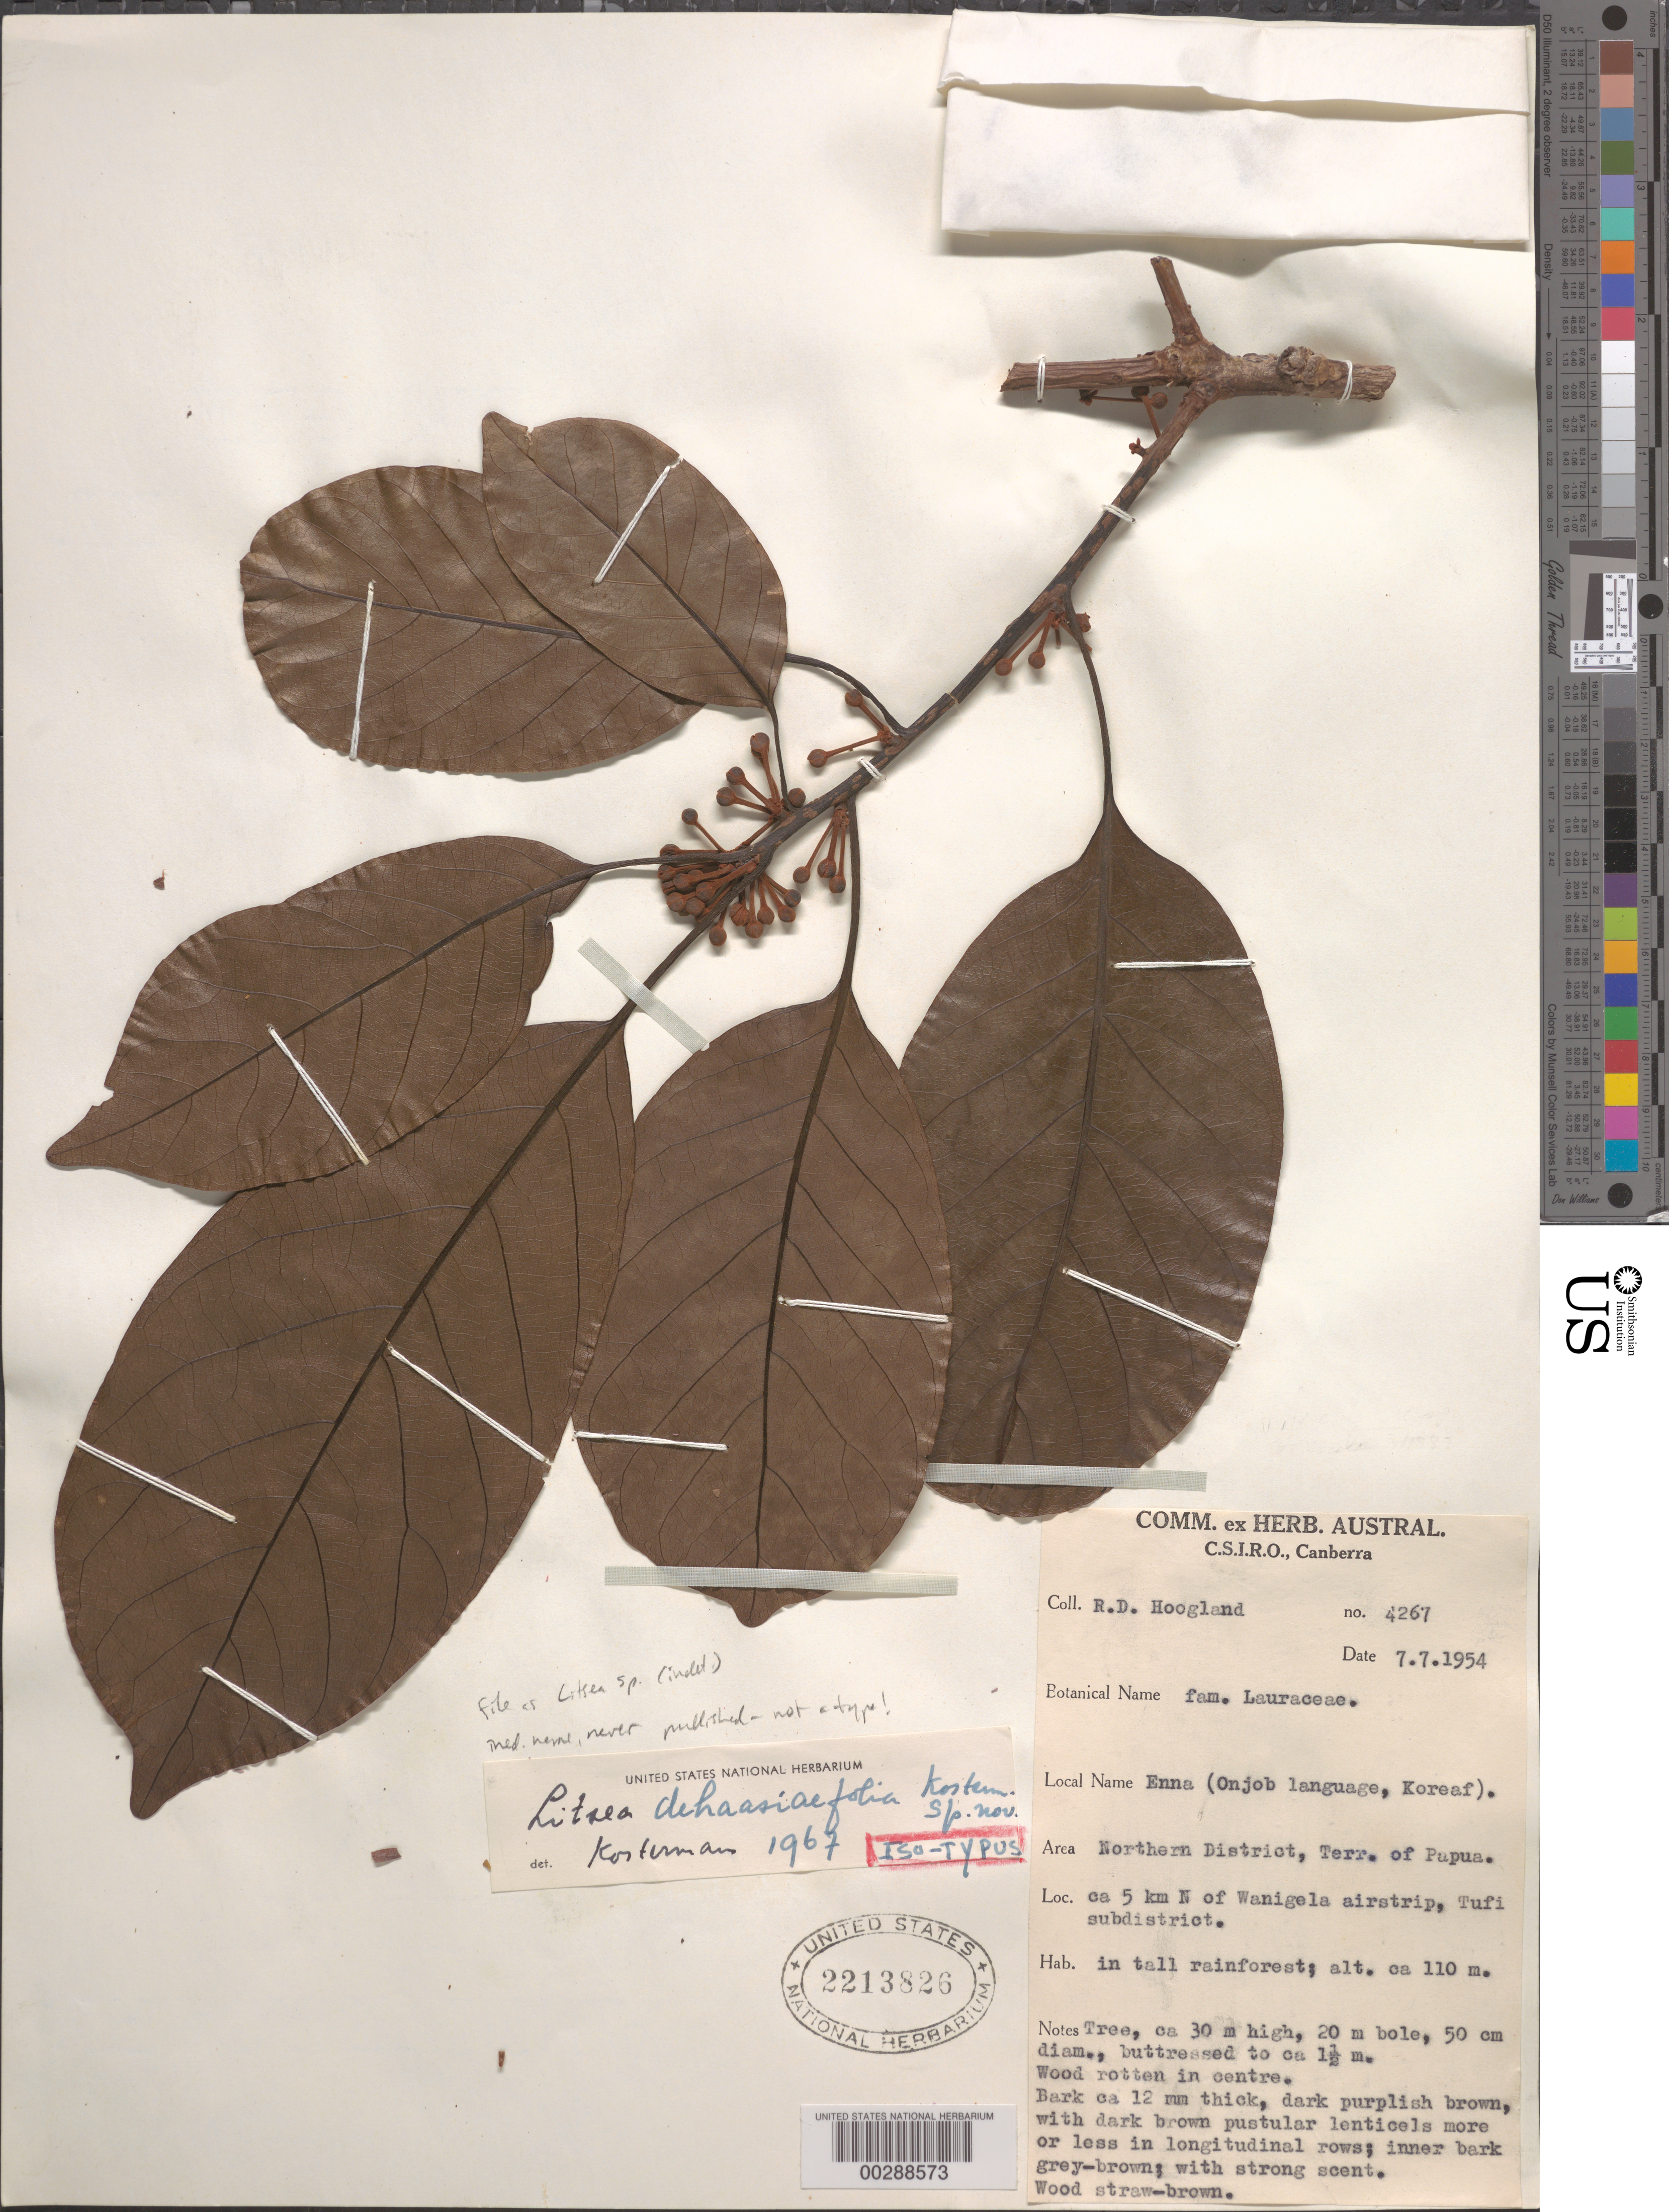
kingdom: Plantae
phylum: Tracheophyta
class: Magnoliopsida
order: Laurales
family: Lauraceae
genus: Litsea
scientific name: Litsea sp.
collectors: R. D. Hoogland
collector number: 4267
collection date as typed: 07 Jun 1954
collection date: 1954-06-07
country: Papua New Guinea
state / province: Northern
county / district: Tufi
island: New Guinea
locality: Ca. 5 km N of Wanigela Air Strip, Tufi Subsdistrict.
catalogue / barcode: US 2213826